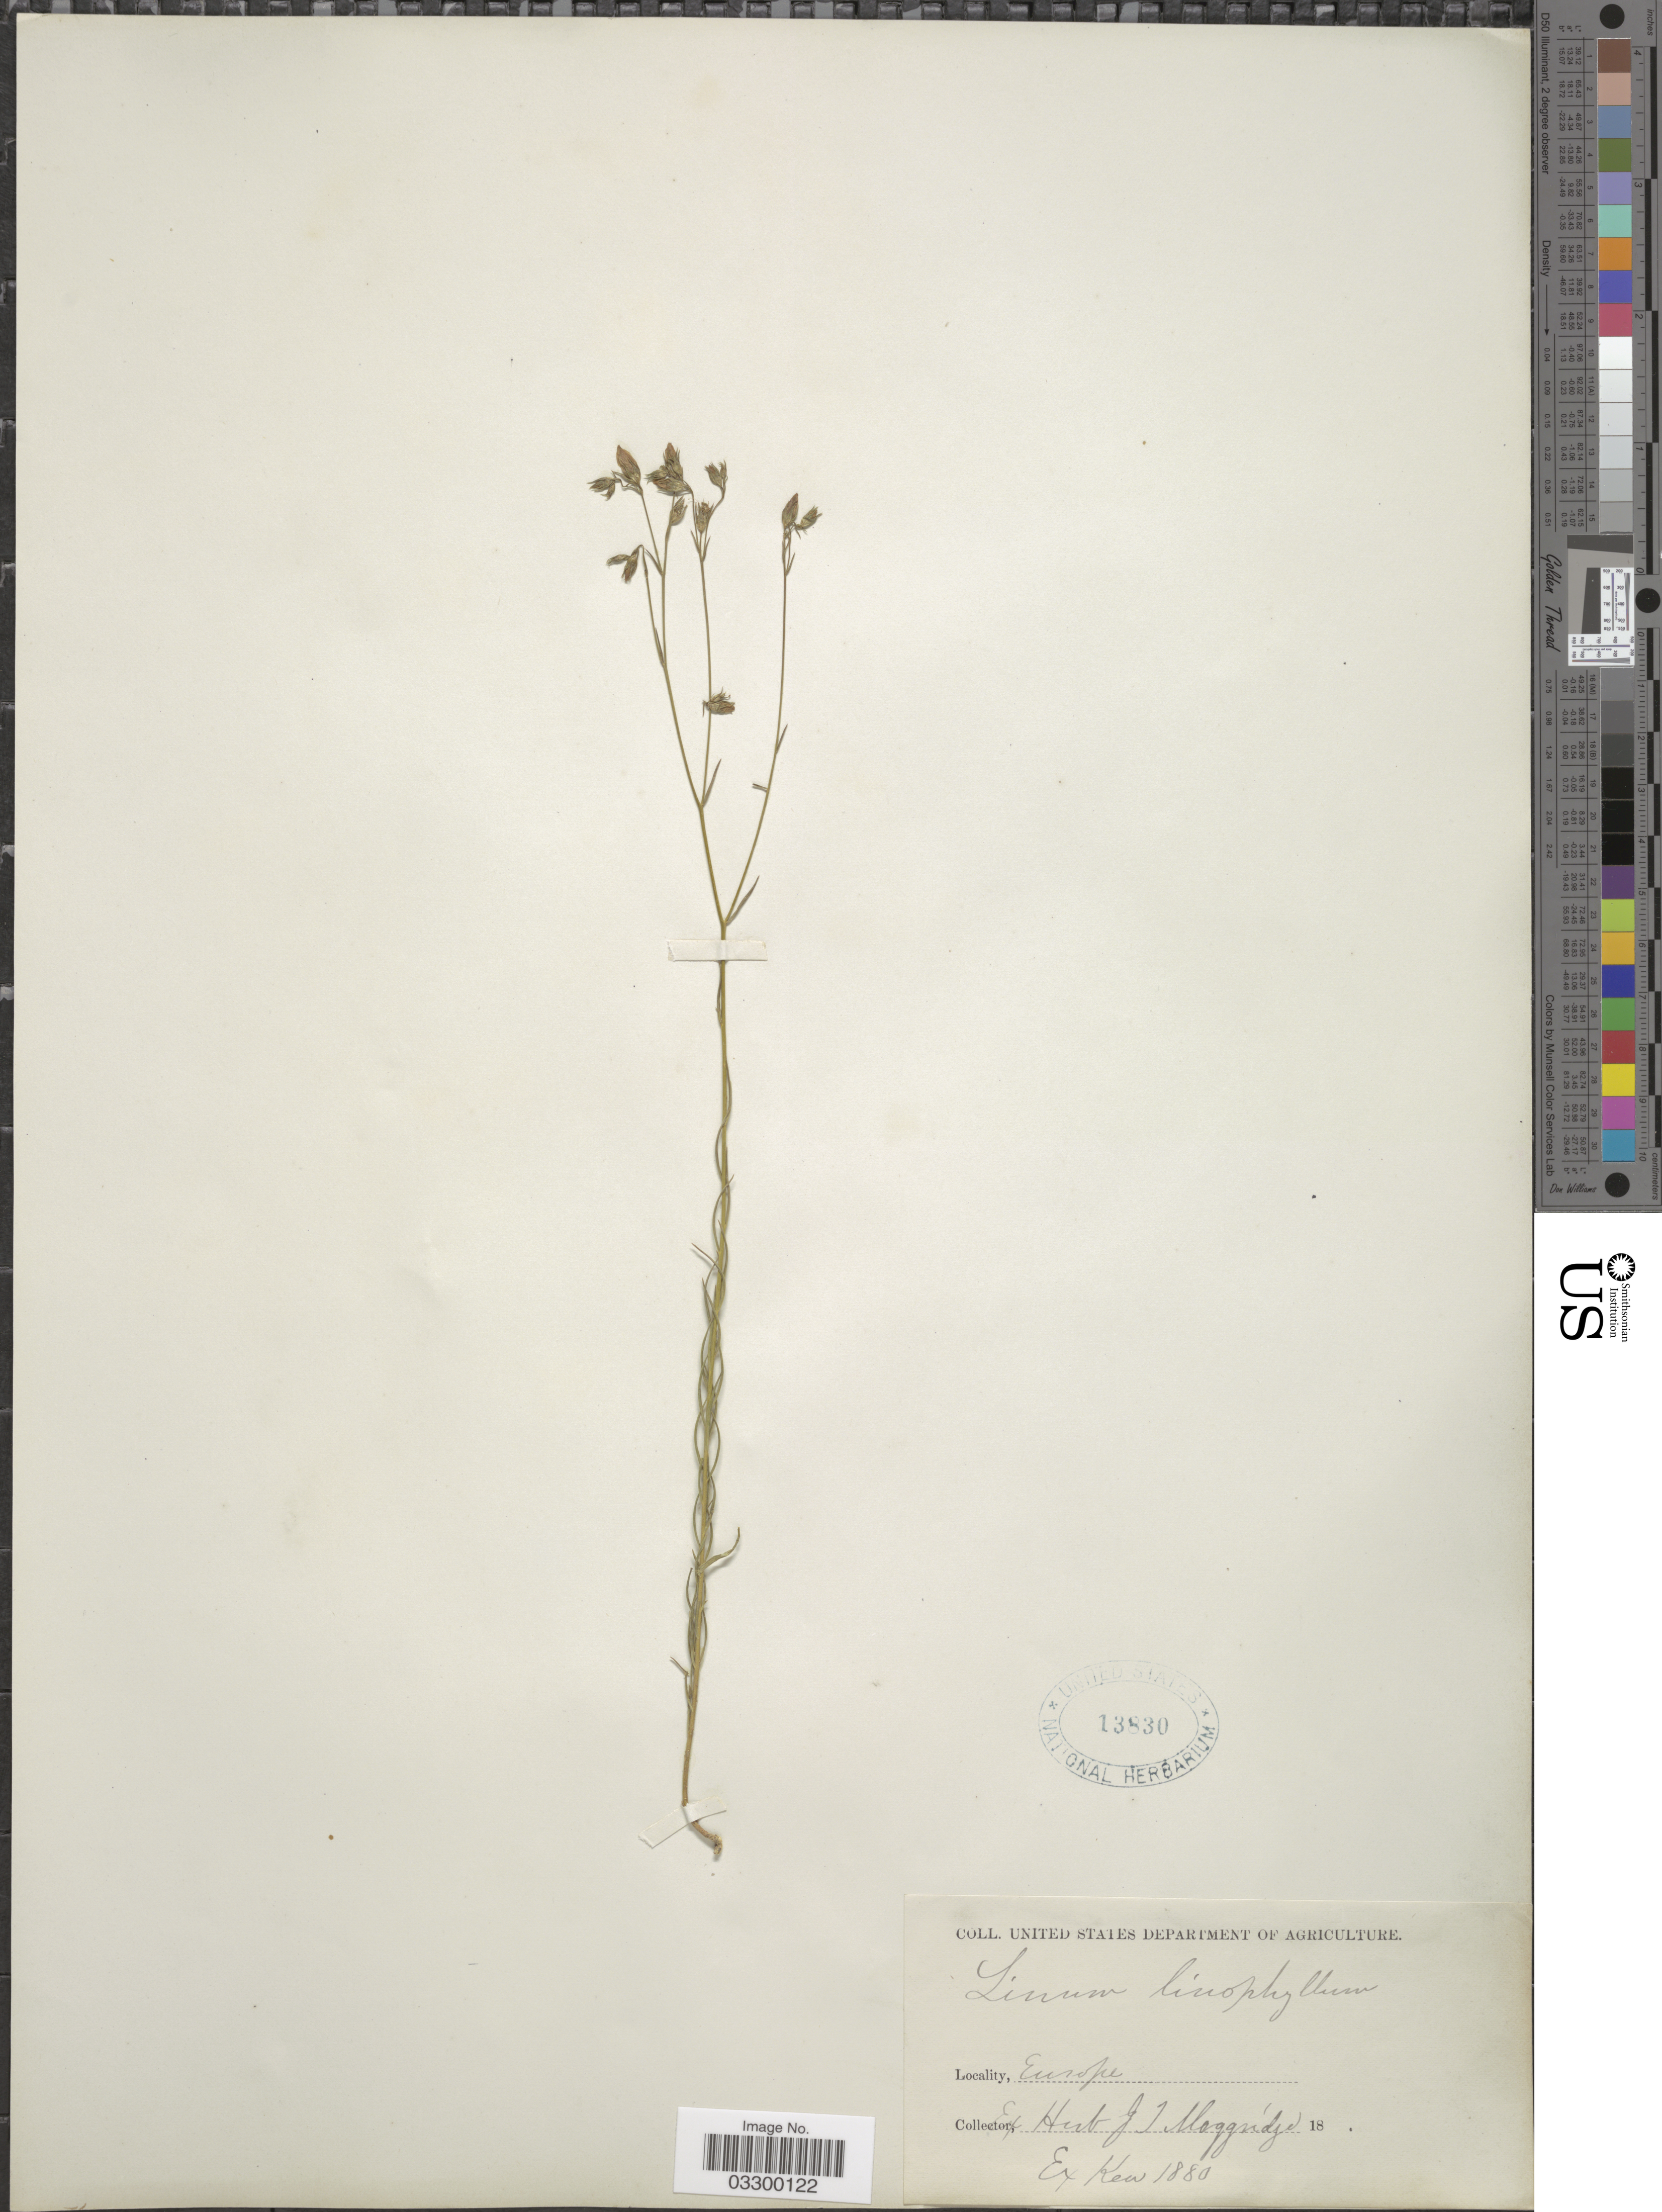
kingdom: Plantae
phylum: Tracheophyta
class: Magnoliopsida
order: Malpighiales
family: Linaceae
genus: Linum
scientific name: Linum linophyllum, ined.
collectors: ex herb. J.T. Moggridge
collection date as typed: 18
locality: Europe.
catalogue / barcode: US 13830